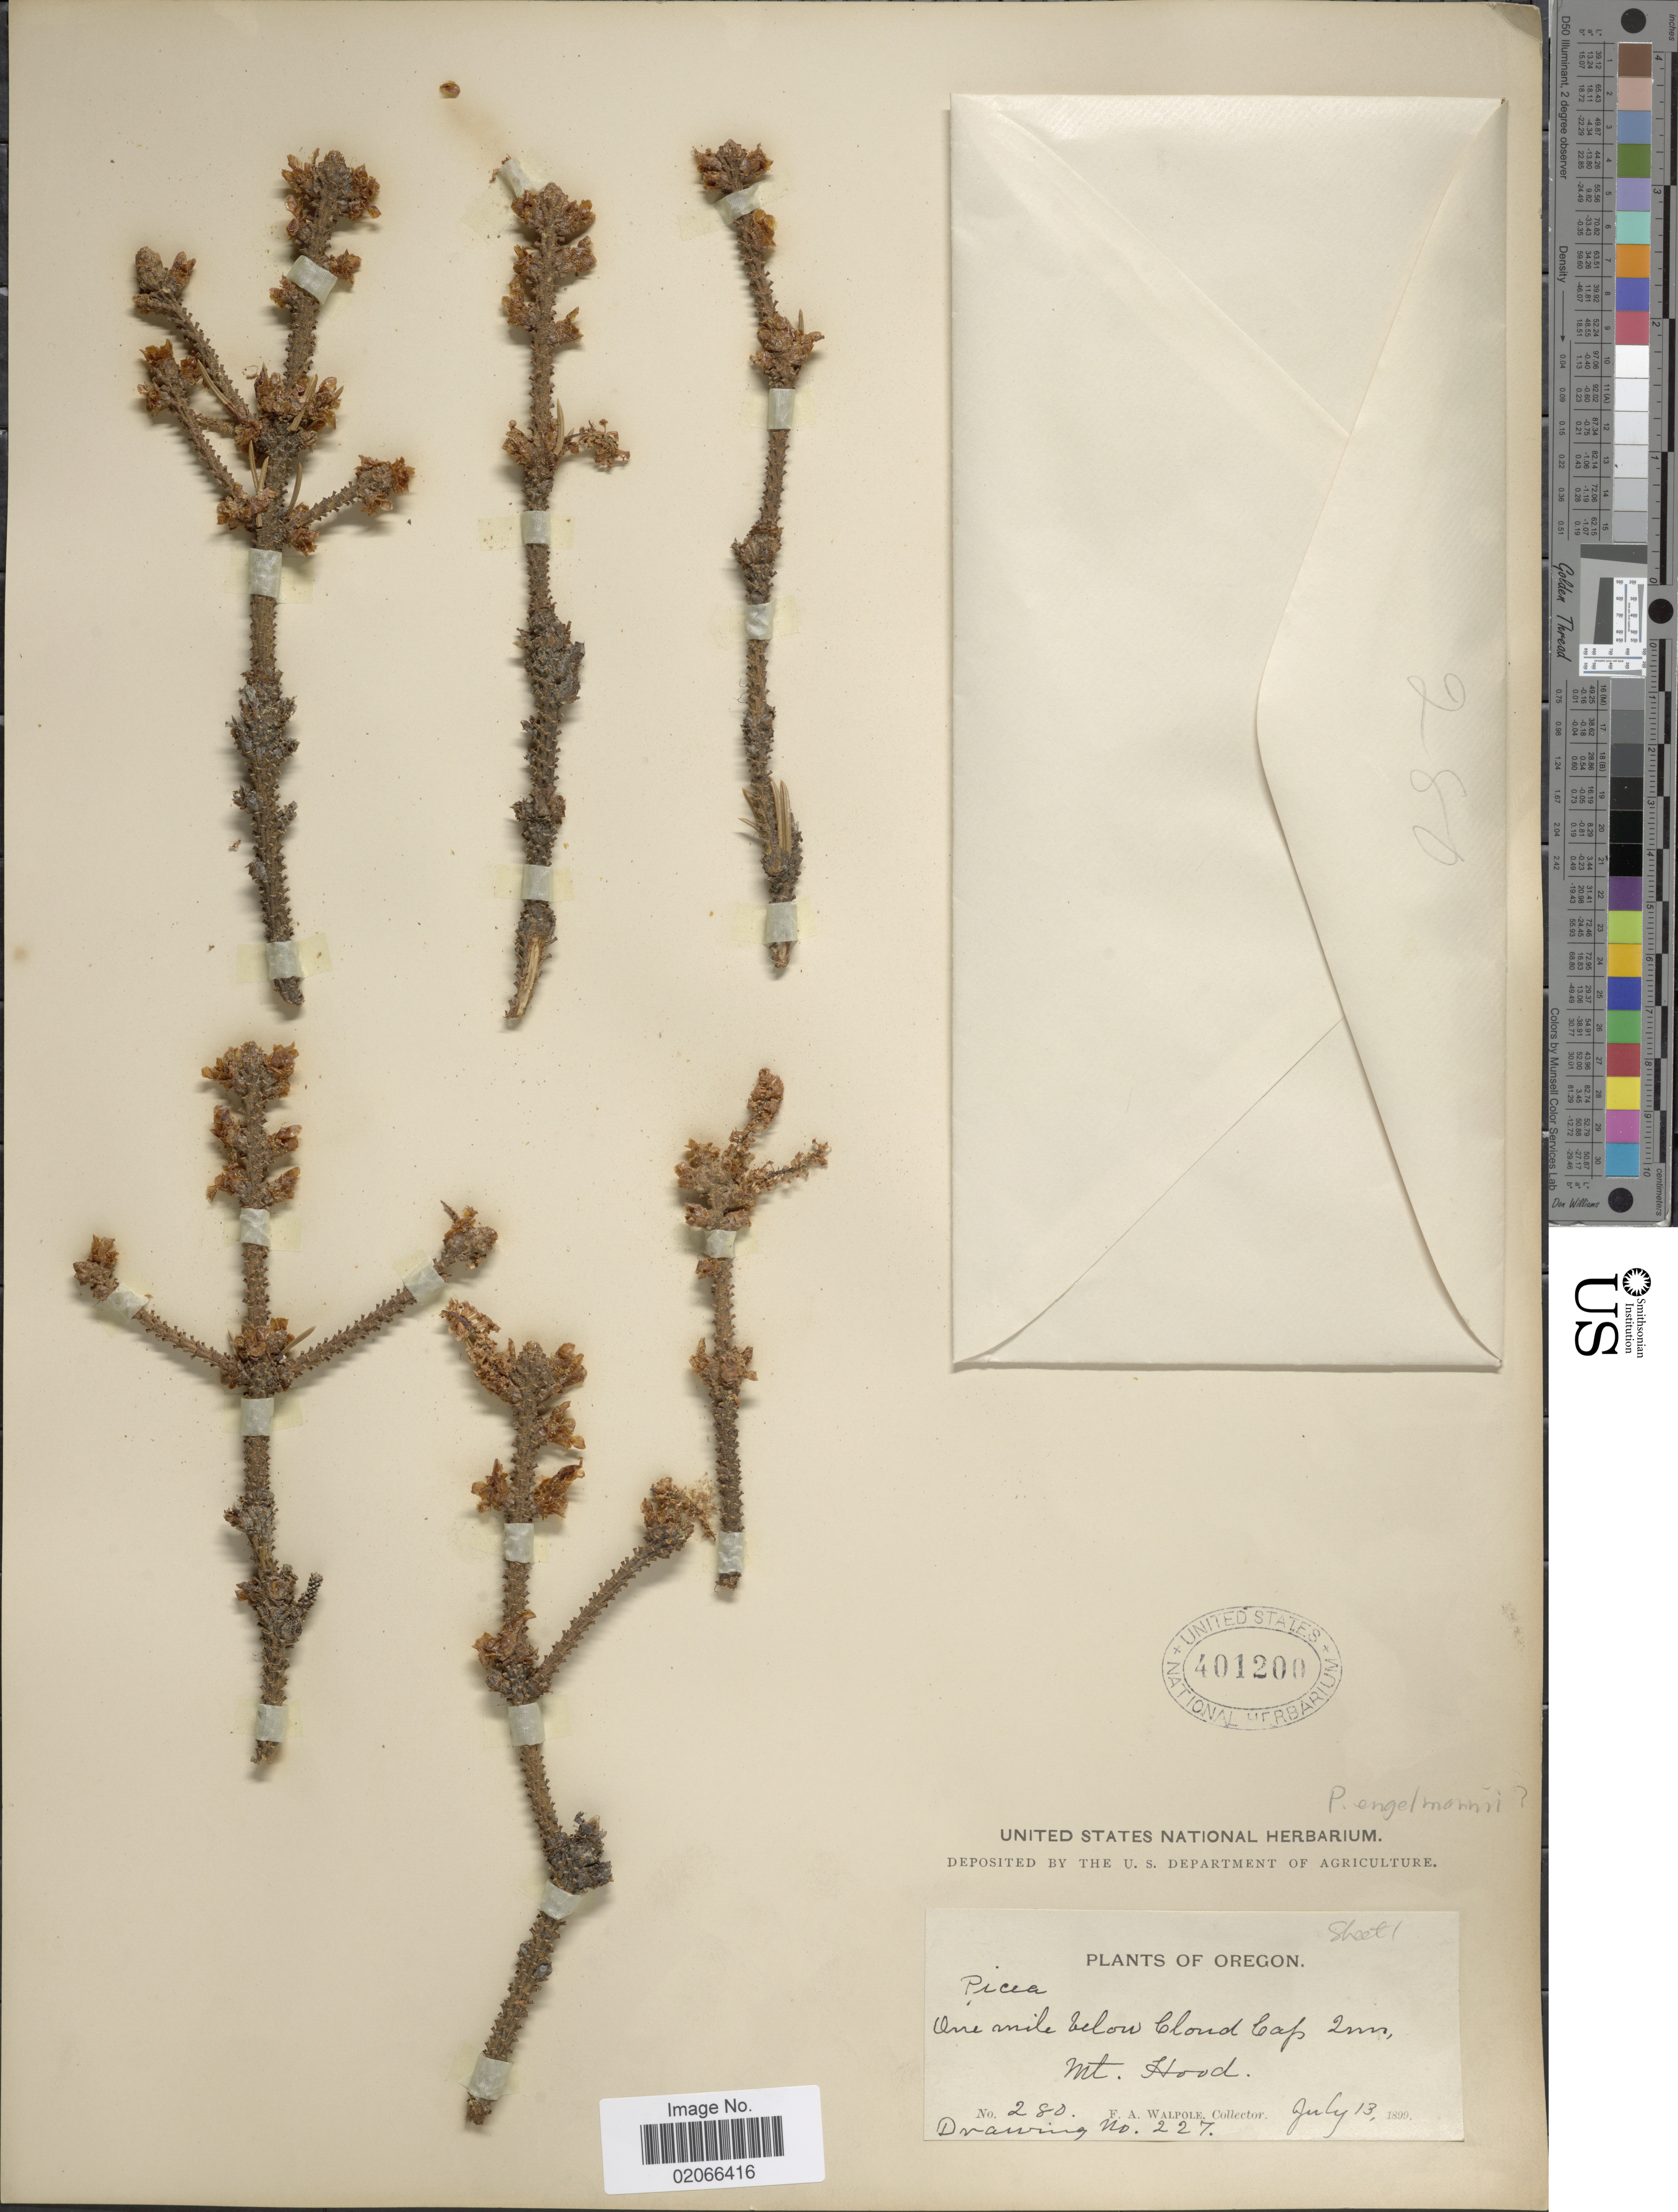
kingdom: Plantae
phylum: Tracheophyta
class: Pinopsida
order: Pinales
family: Pinaceae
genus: Picea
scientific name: Picea engelmannii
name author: Parry ex Engelm.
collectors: F. Walpole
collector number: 280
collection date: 1899-07-13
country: United States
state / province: Oregon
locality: One mile below Cloud Cap Inn, Mt. Hood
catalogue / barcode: US 401200